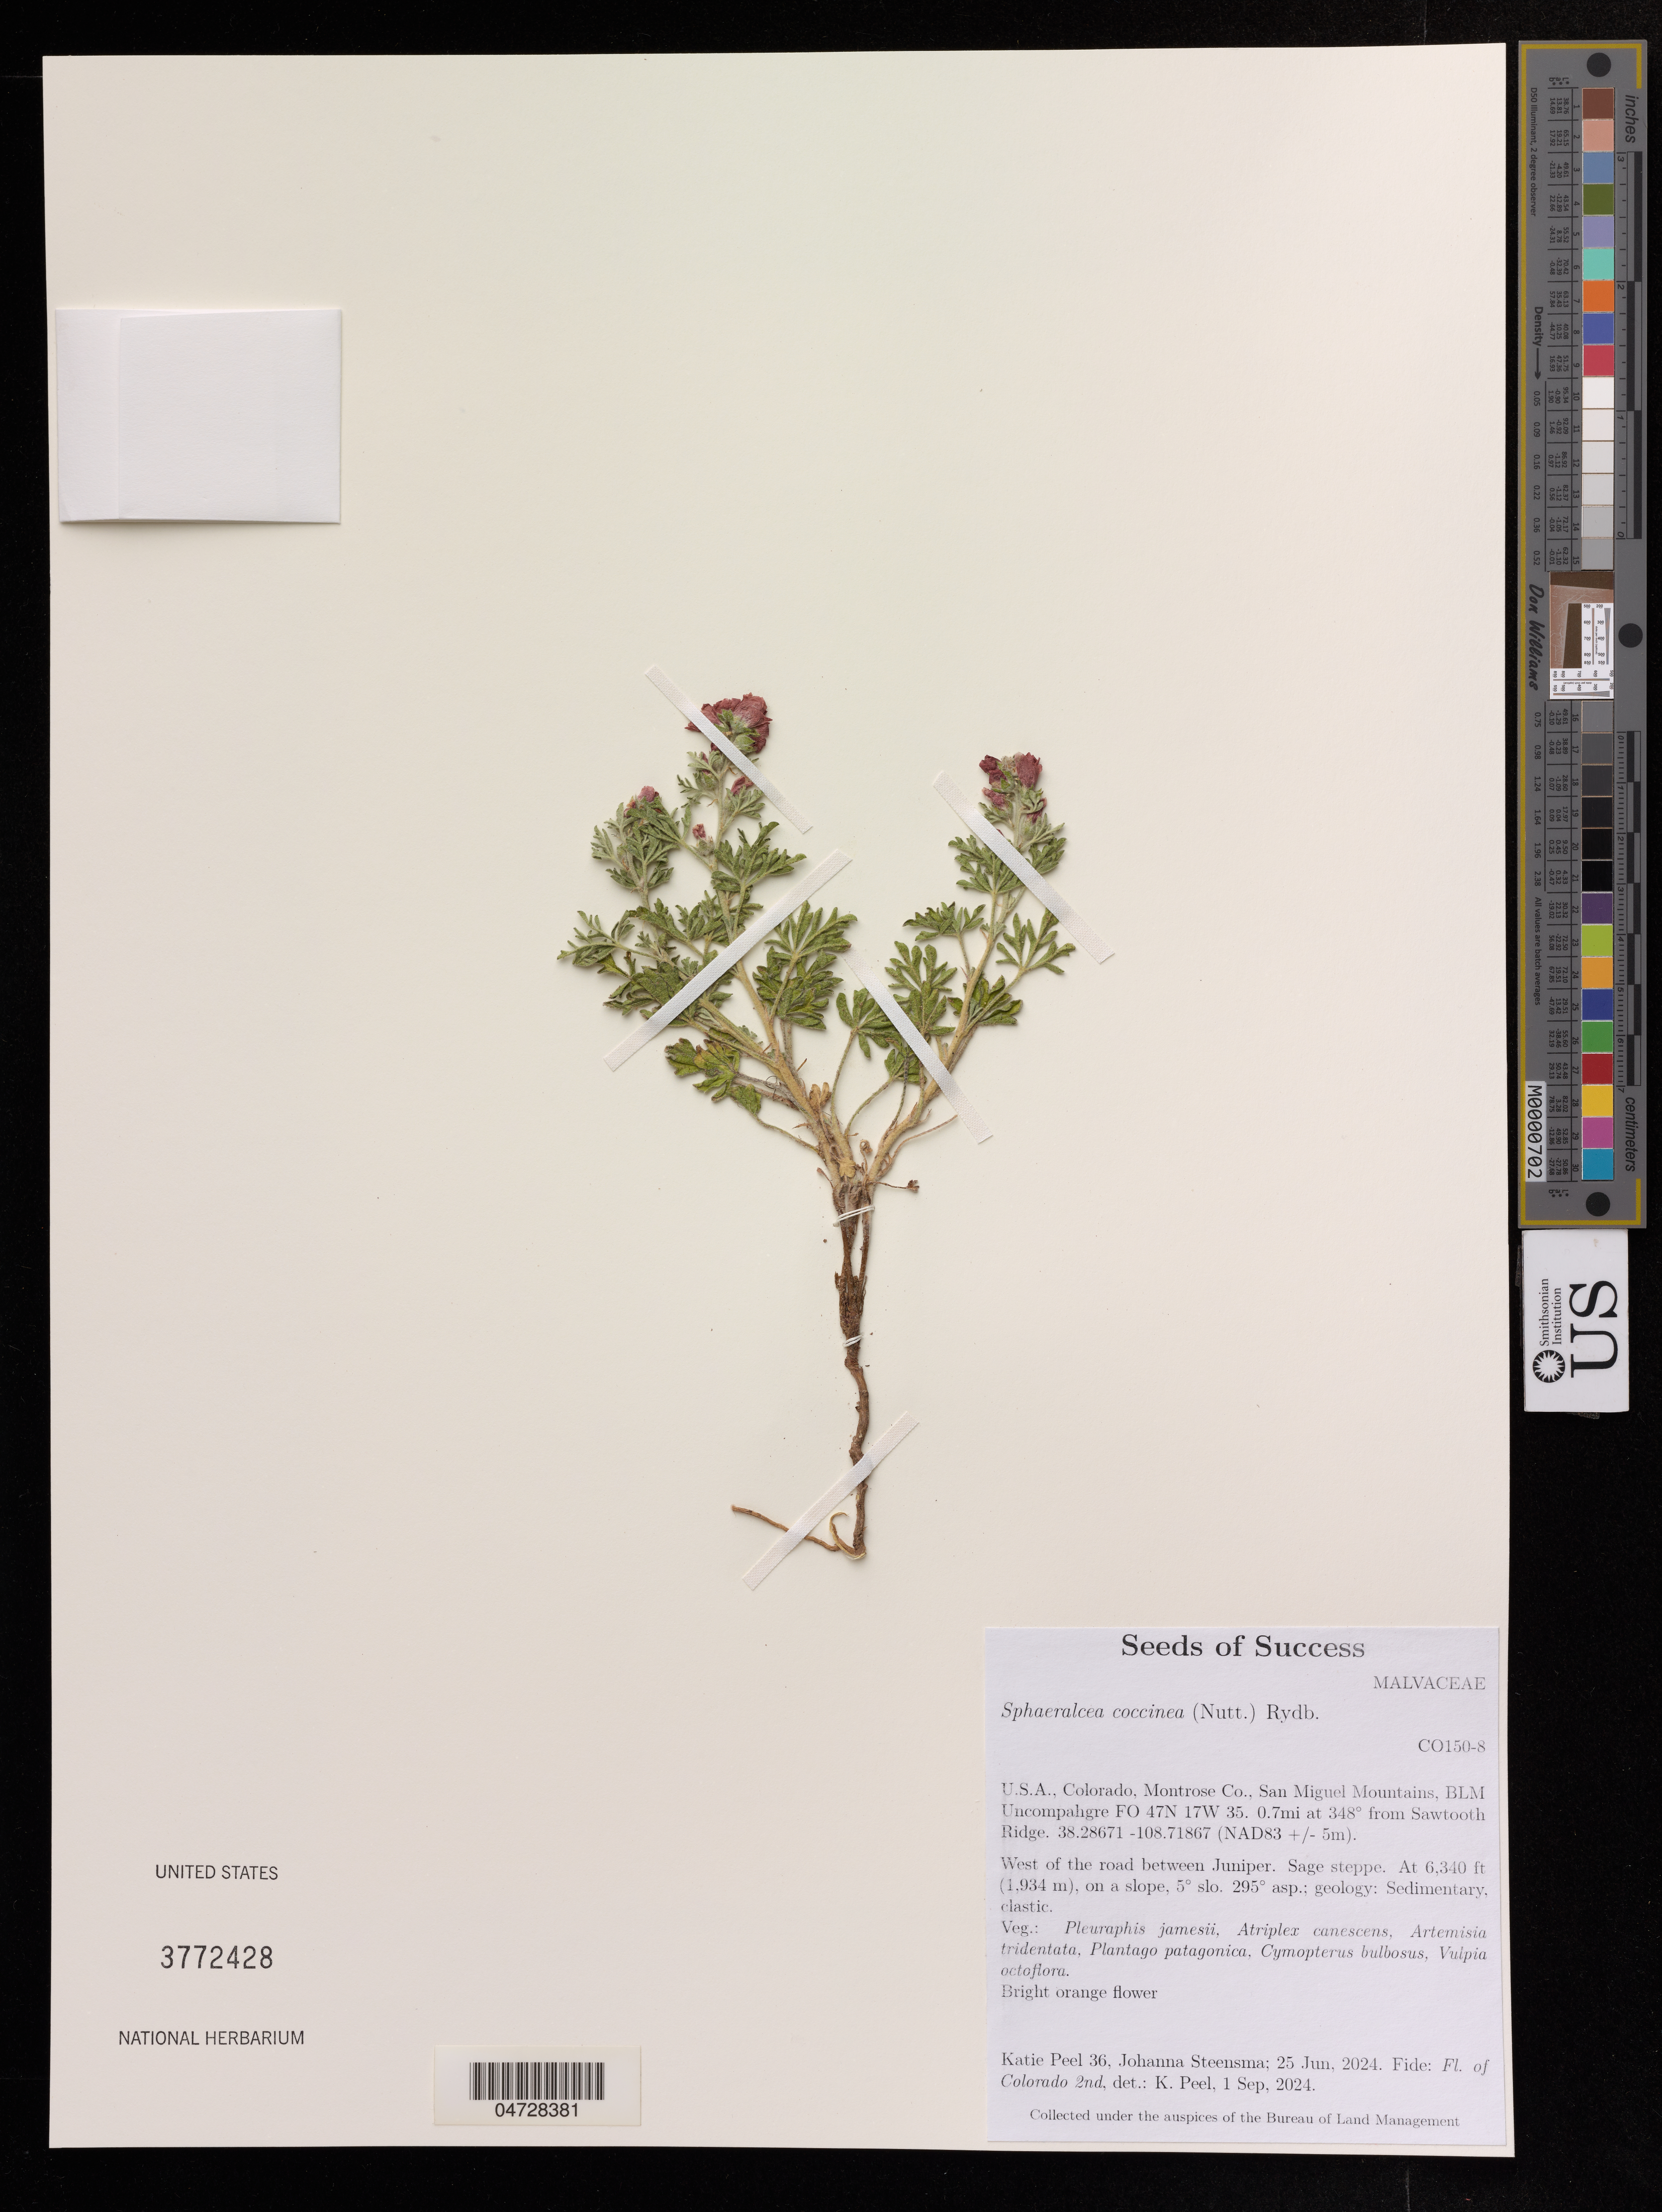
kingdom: Plantae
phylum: Tracheophyta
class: Magnoliopsida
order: Malvales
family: Malvaceae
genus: Sphaeralcea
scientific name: Sphaeralcea coccinea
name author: (Nutt.) Rydb.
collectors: K. Peel & J. Steensma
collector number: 36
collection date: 2024-06-25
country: United States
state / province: Colorado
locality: Montrose Co., San Miguel Mountains, BLM Uncompahgre FO 47N 17W 35, 0.7 mi at 348° from Sawtooth Ridge.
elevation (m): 1932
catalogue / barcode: US 3772428